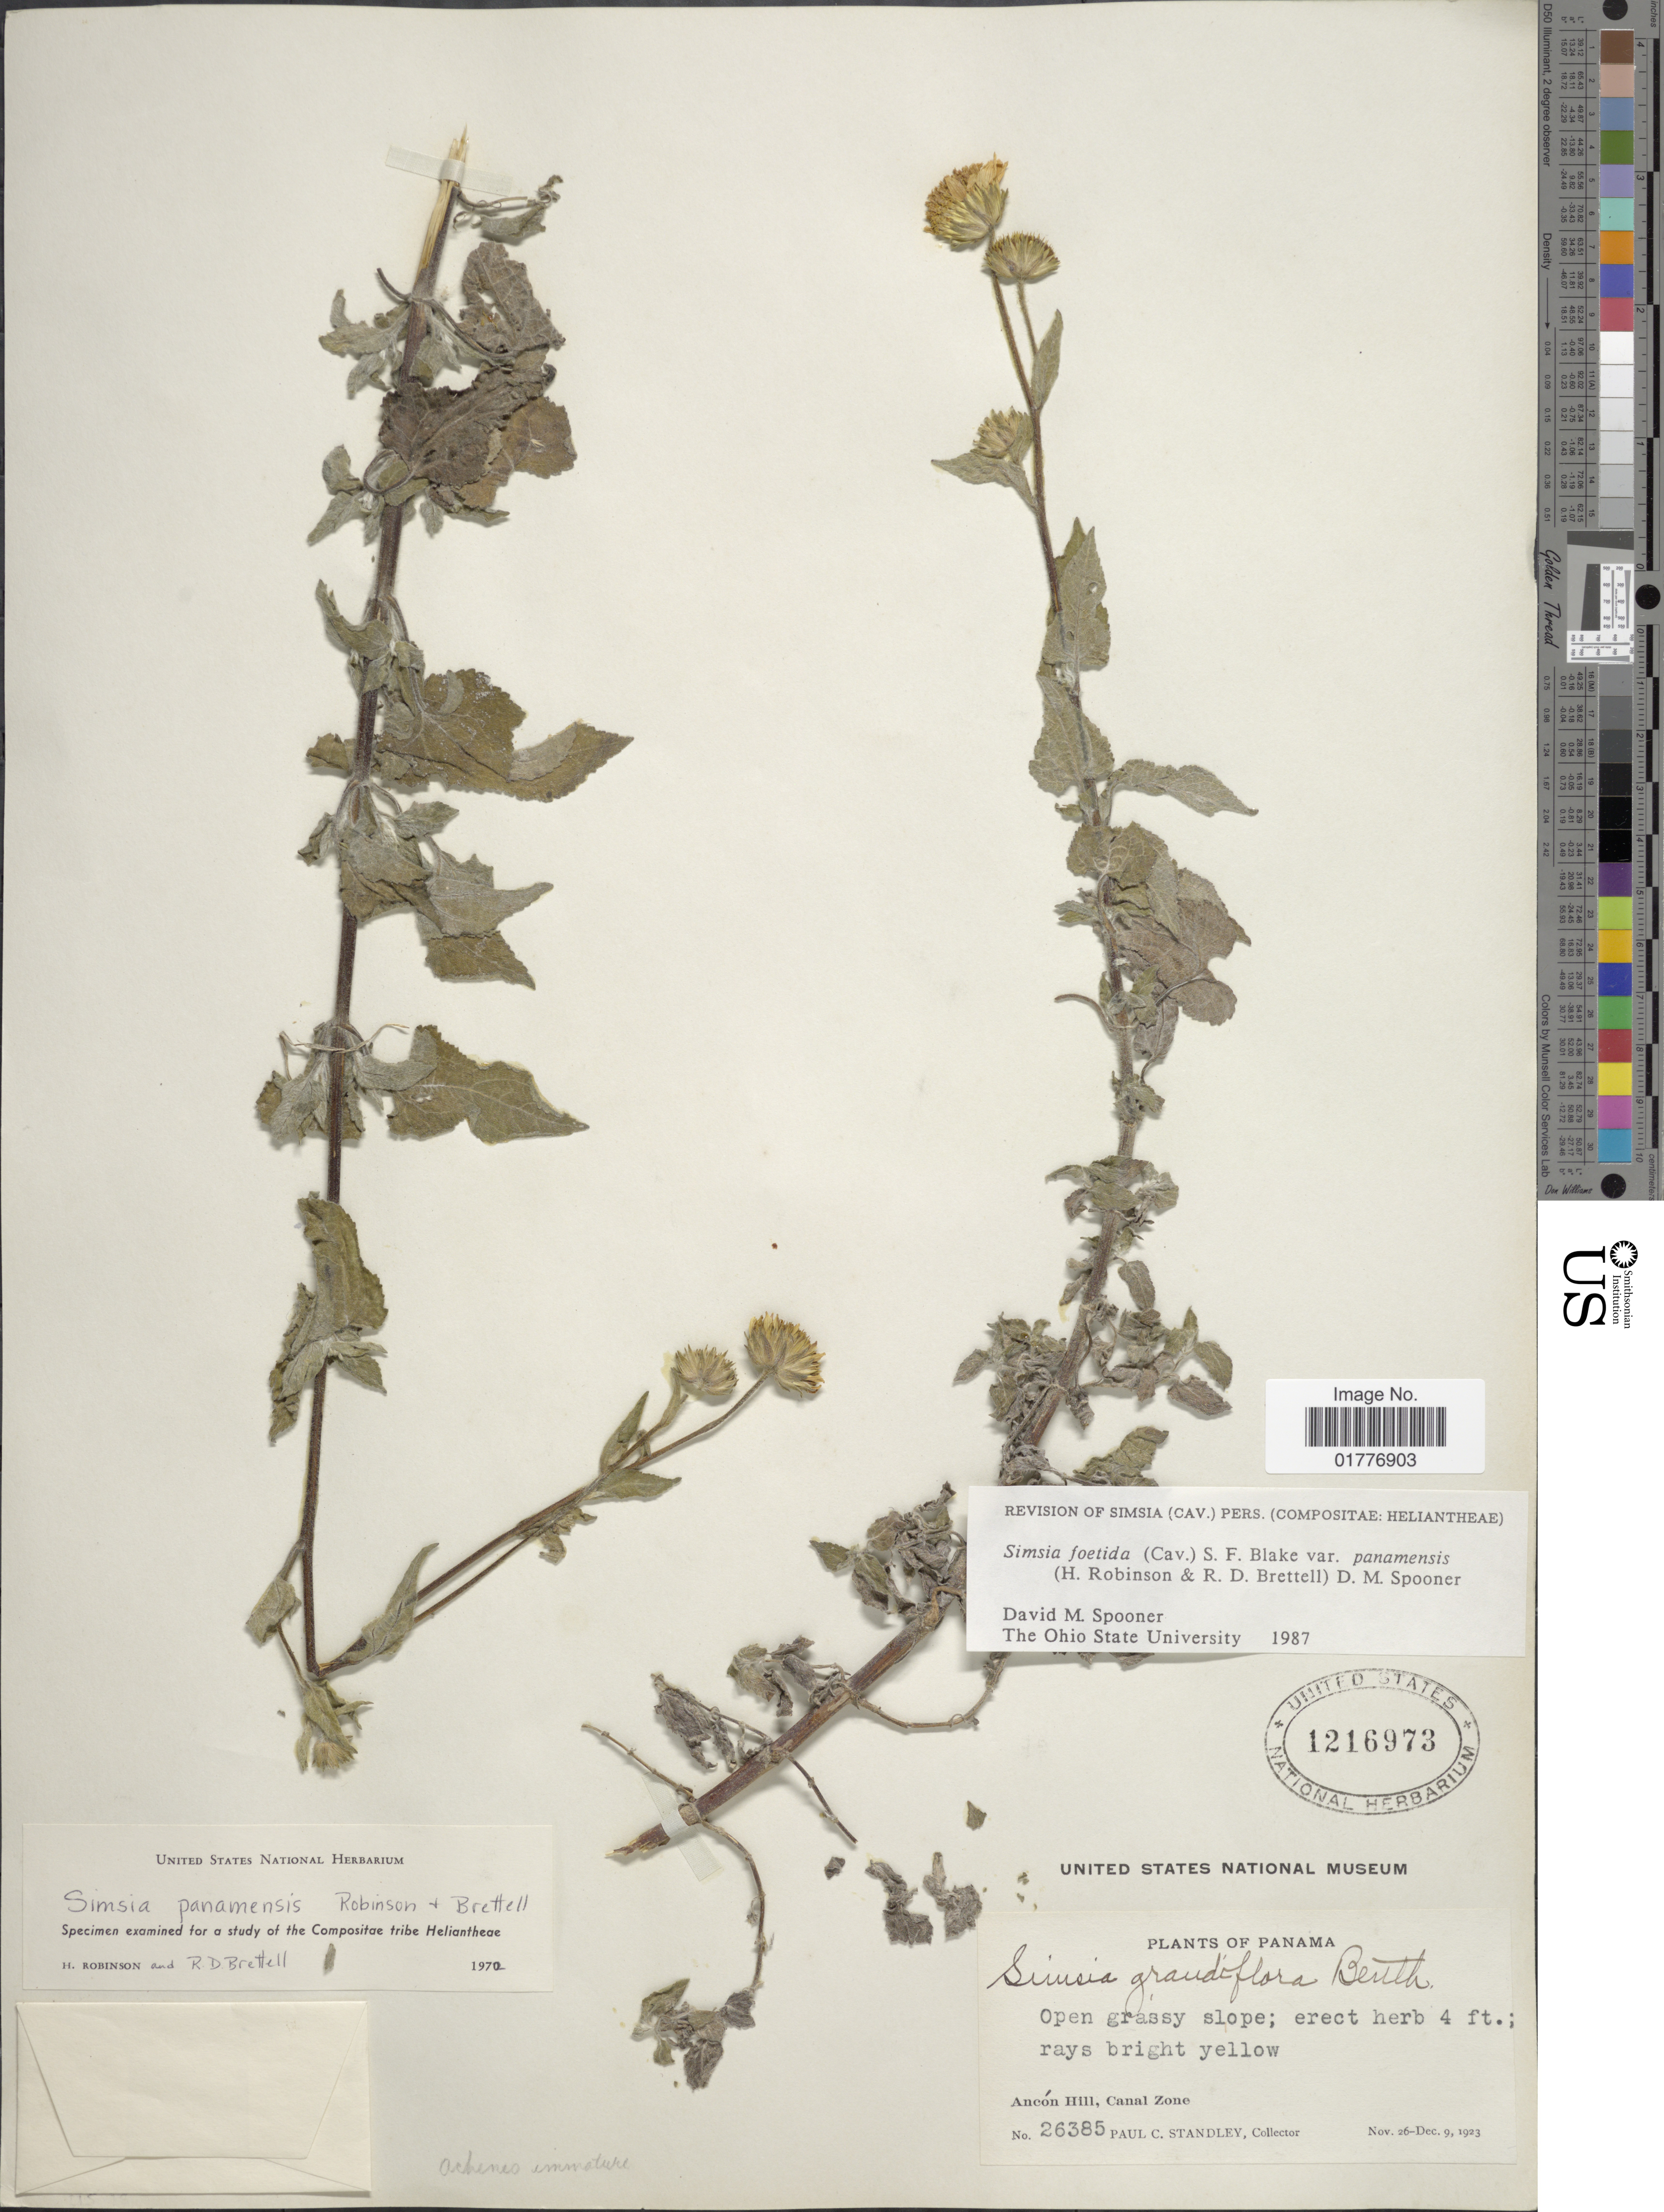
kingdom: Plantae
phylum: Tracheophyta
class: Magnoliopsida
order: Asterales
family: Asteraceae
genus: Simsia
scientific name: Simsia foetida var. panamensis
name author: (H. Rob. & Brettell) D.M. Spooner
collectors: P. C. Standley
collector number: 26385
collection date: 1923-11-26/1923-12-09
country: Panama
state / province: Colón / Panamá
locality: Ancon Hill, Canal Zone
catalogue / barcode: US 1216973